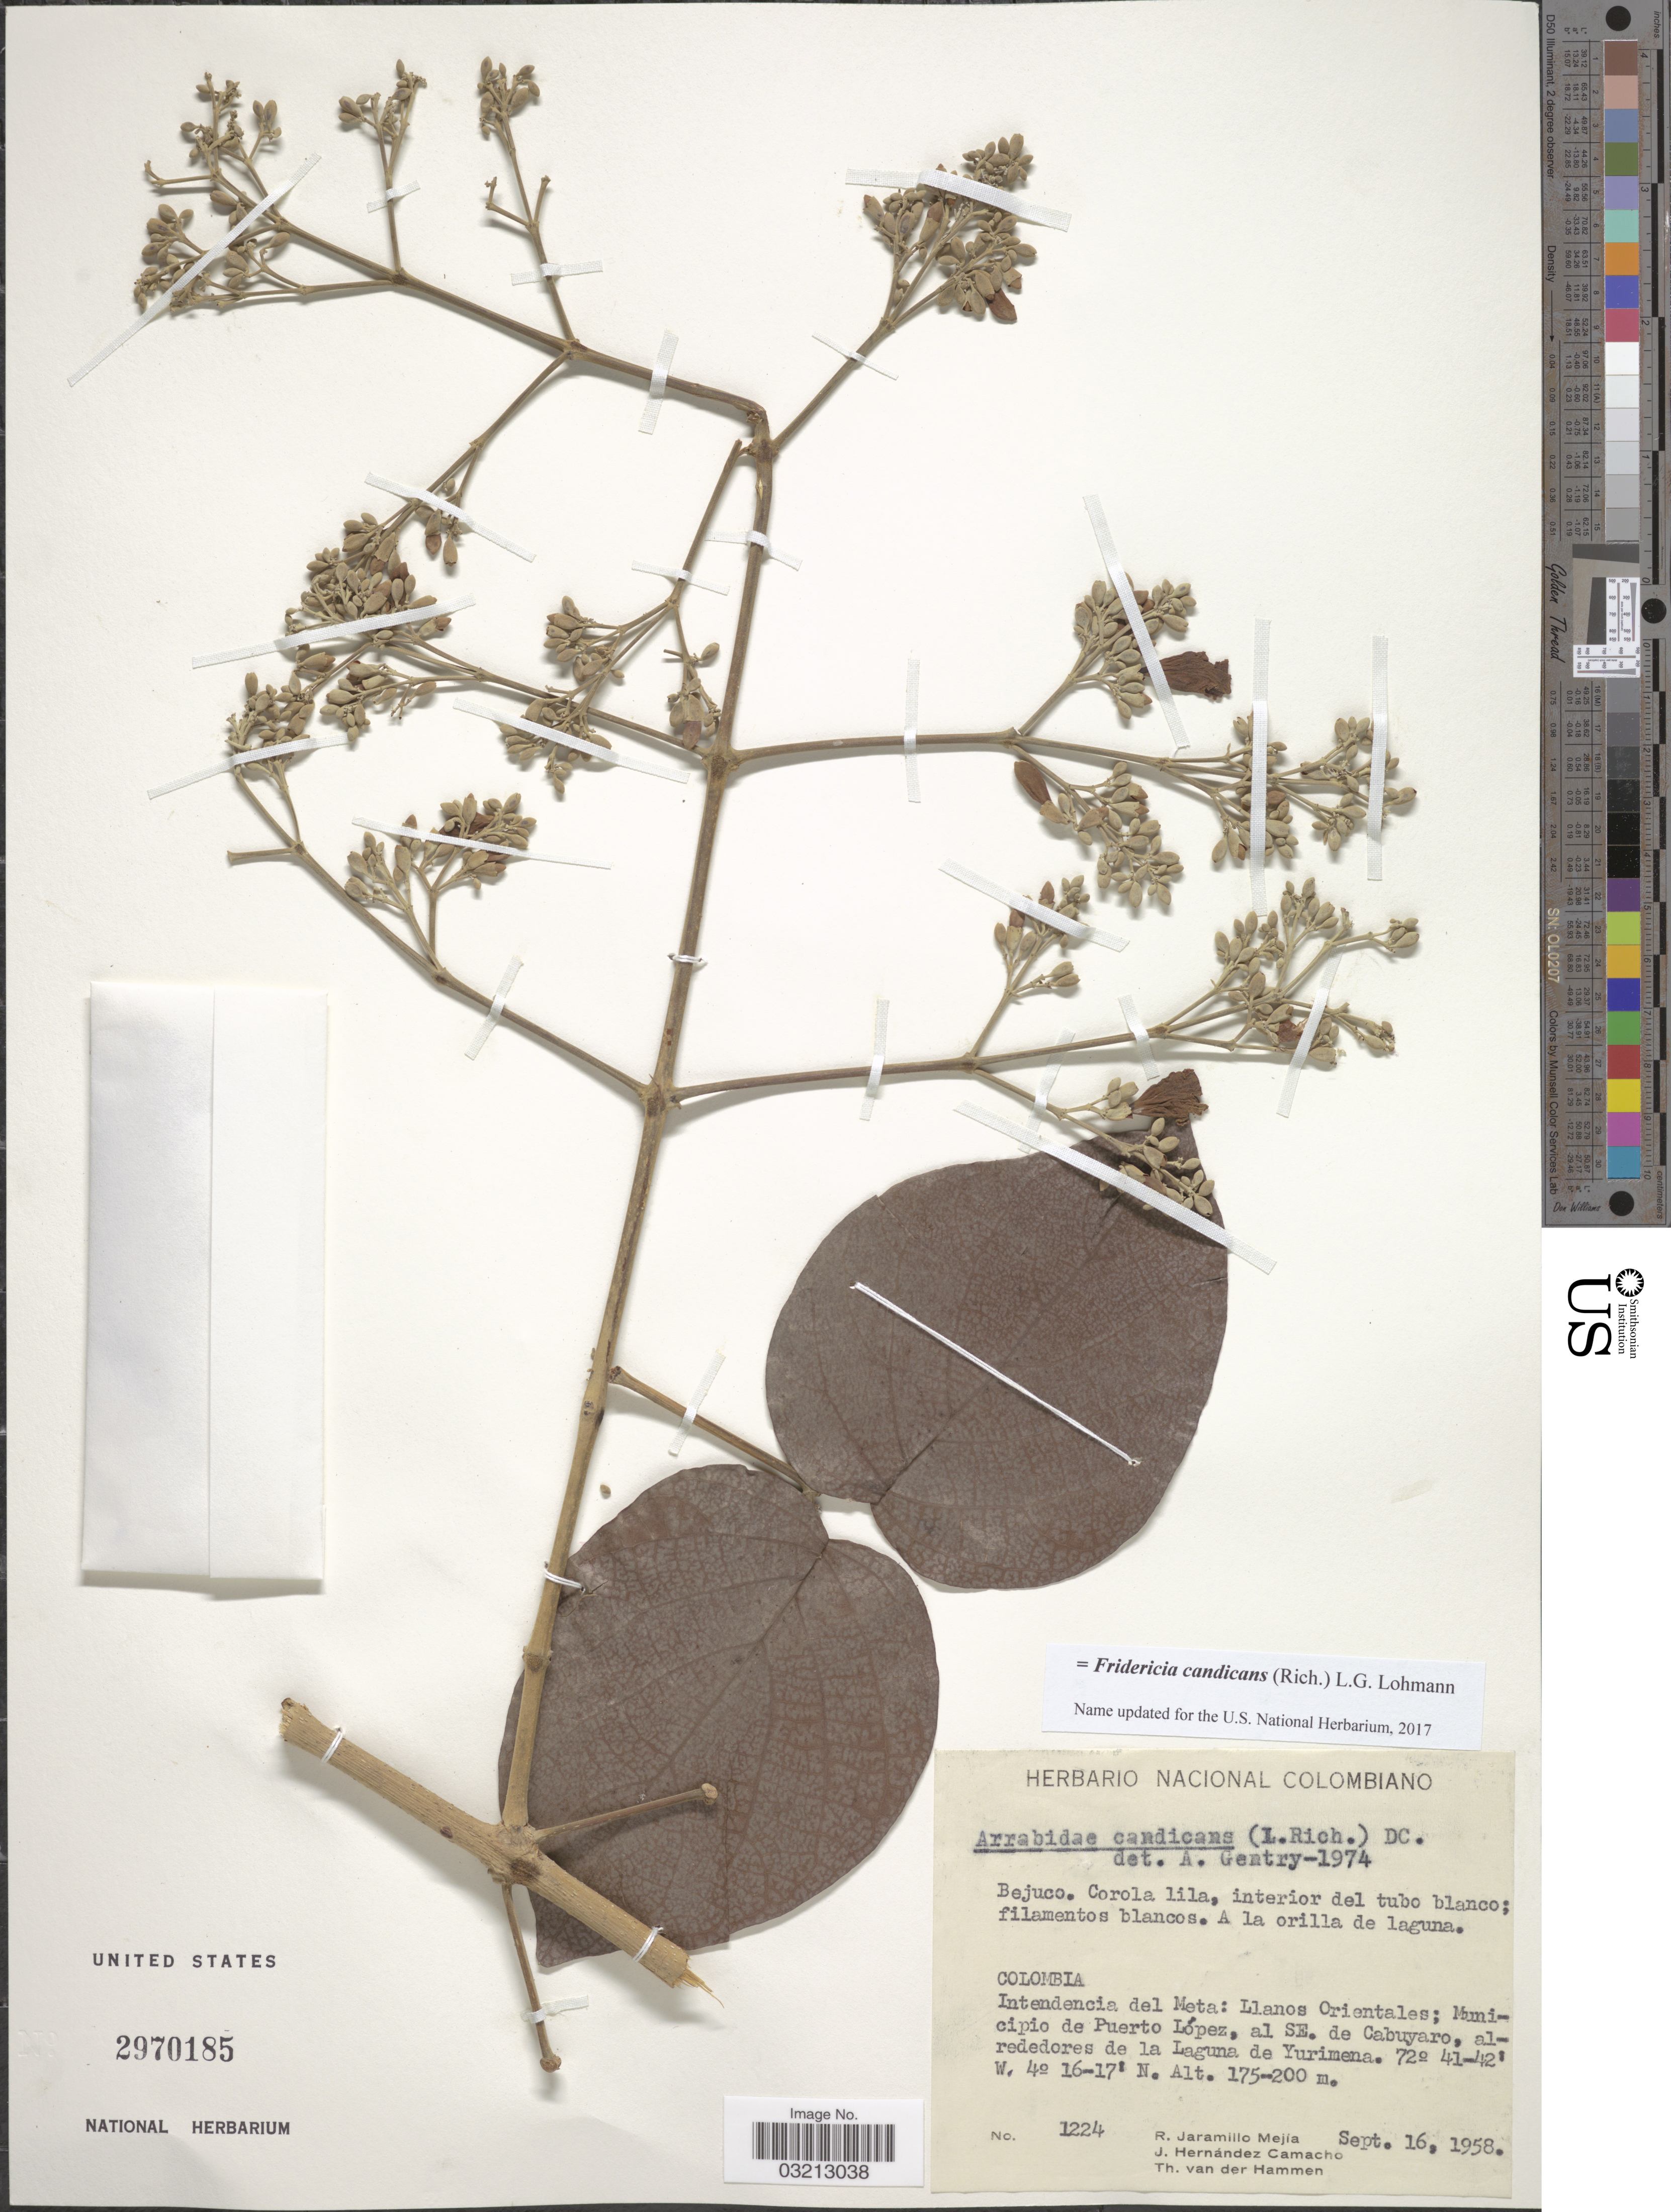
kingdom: Plantae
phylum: Tracheophyta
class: Magnoliopsida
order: Lamiales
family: Bignoniaceae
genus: Fridericia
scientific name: Fridericia candicans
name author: (Rich.) L.G. Lohmann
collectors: R. Jaramillo M., J. Hernandez Camacho & T. Van der Hammen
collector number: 1224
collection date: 1958-09-16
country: Colombia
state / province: Meta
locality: Intendencia del Meta: Llanos Orientales; Municipio de Puerto López, al SE. de Cabuyaro, alrededores de la Laguna de Yurimena.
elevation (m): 175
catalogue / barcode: US 2970185